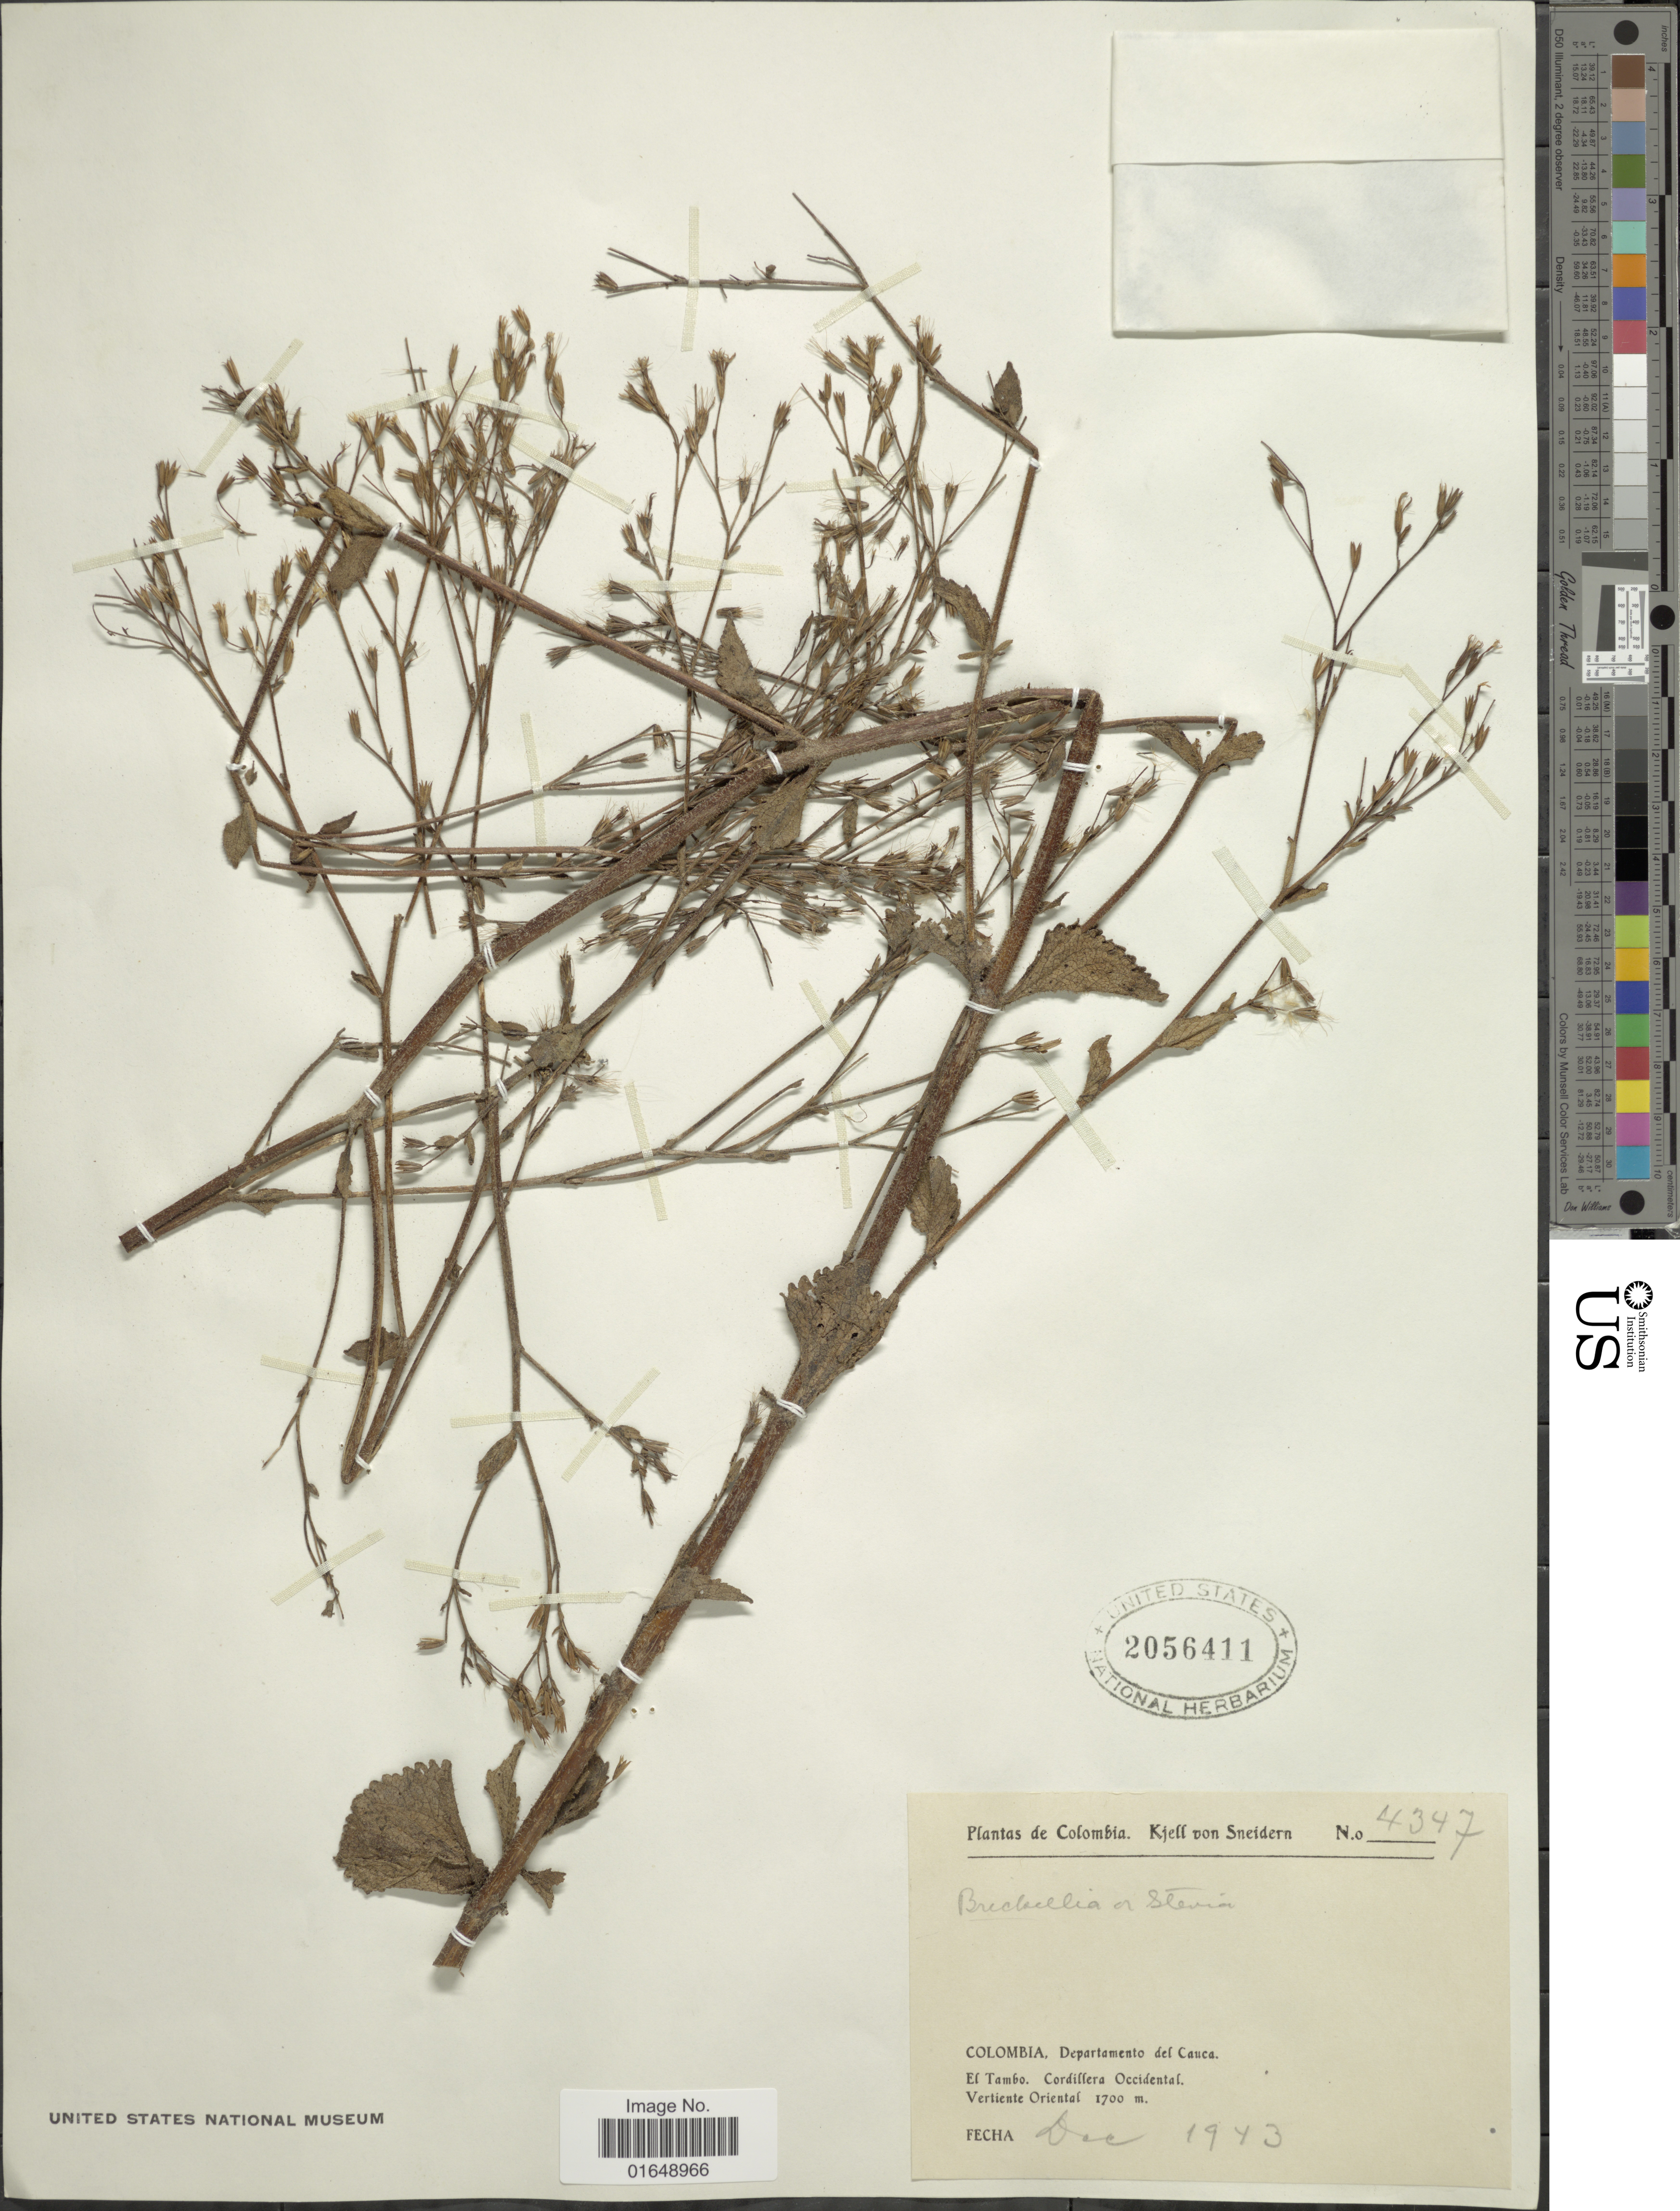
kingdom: Plantae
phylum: Tracheophyta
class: Magnoliopsida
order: Asterales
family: Asteraceae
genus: Stevia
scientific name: Stevia sp.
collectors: K. von Sneidern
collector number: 4347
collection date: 1943-12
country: Colombia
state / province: Valle del Cauca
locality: El Tambo, Cordilera Occidental, Vertiente Oriental.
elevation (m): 1700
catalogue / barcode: US 2056411